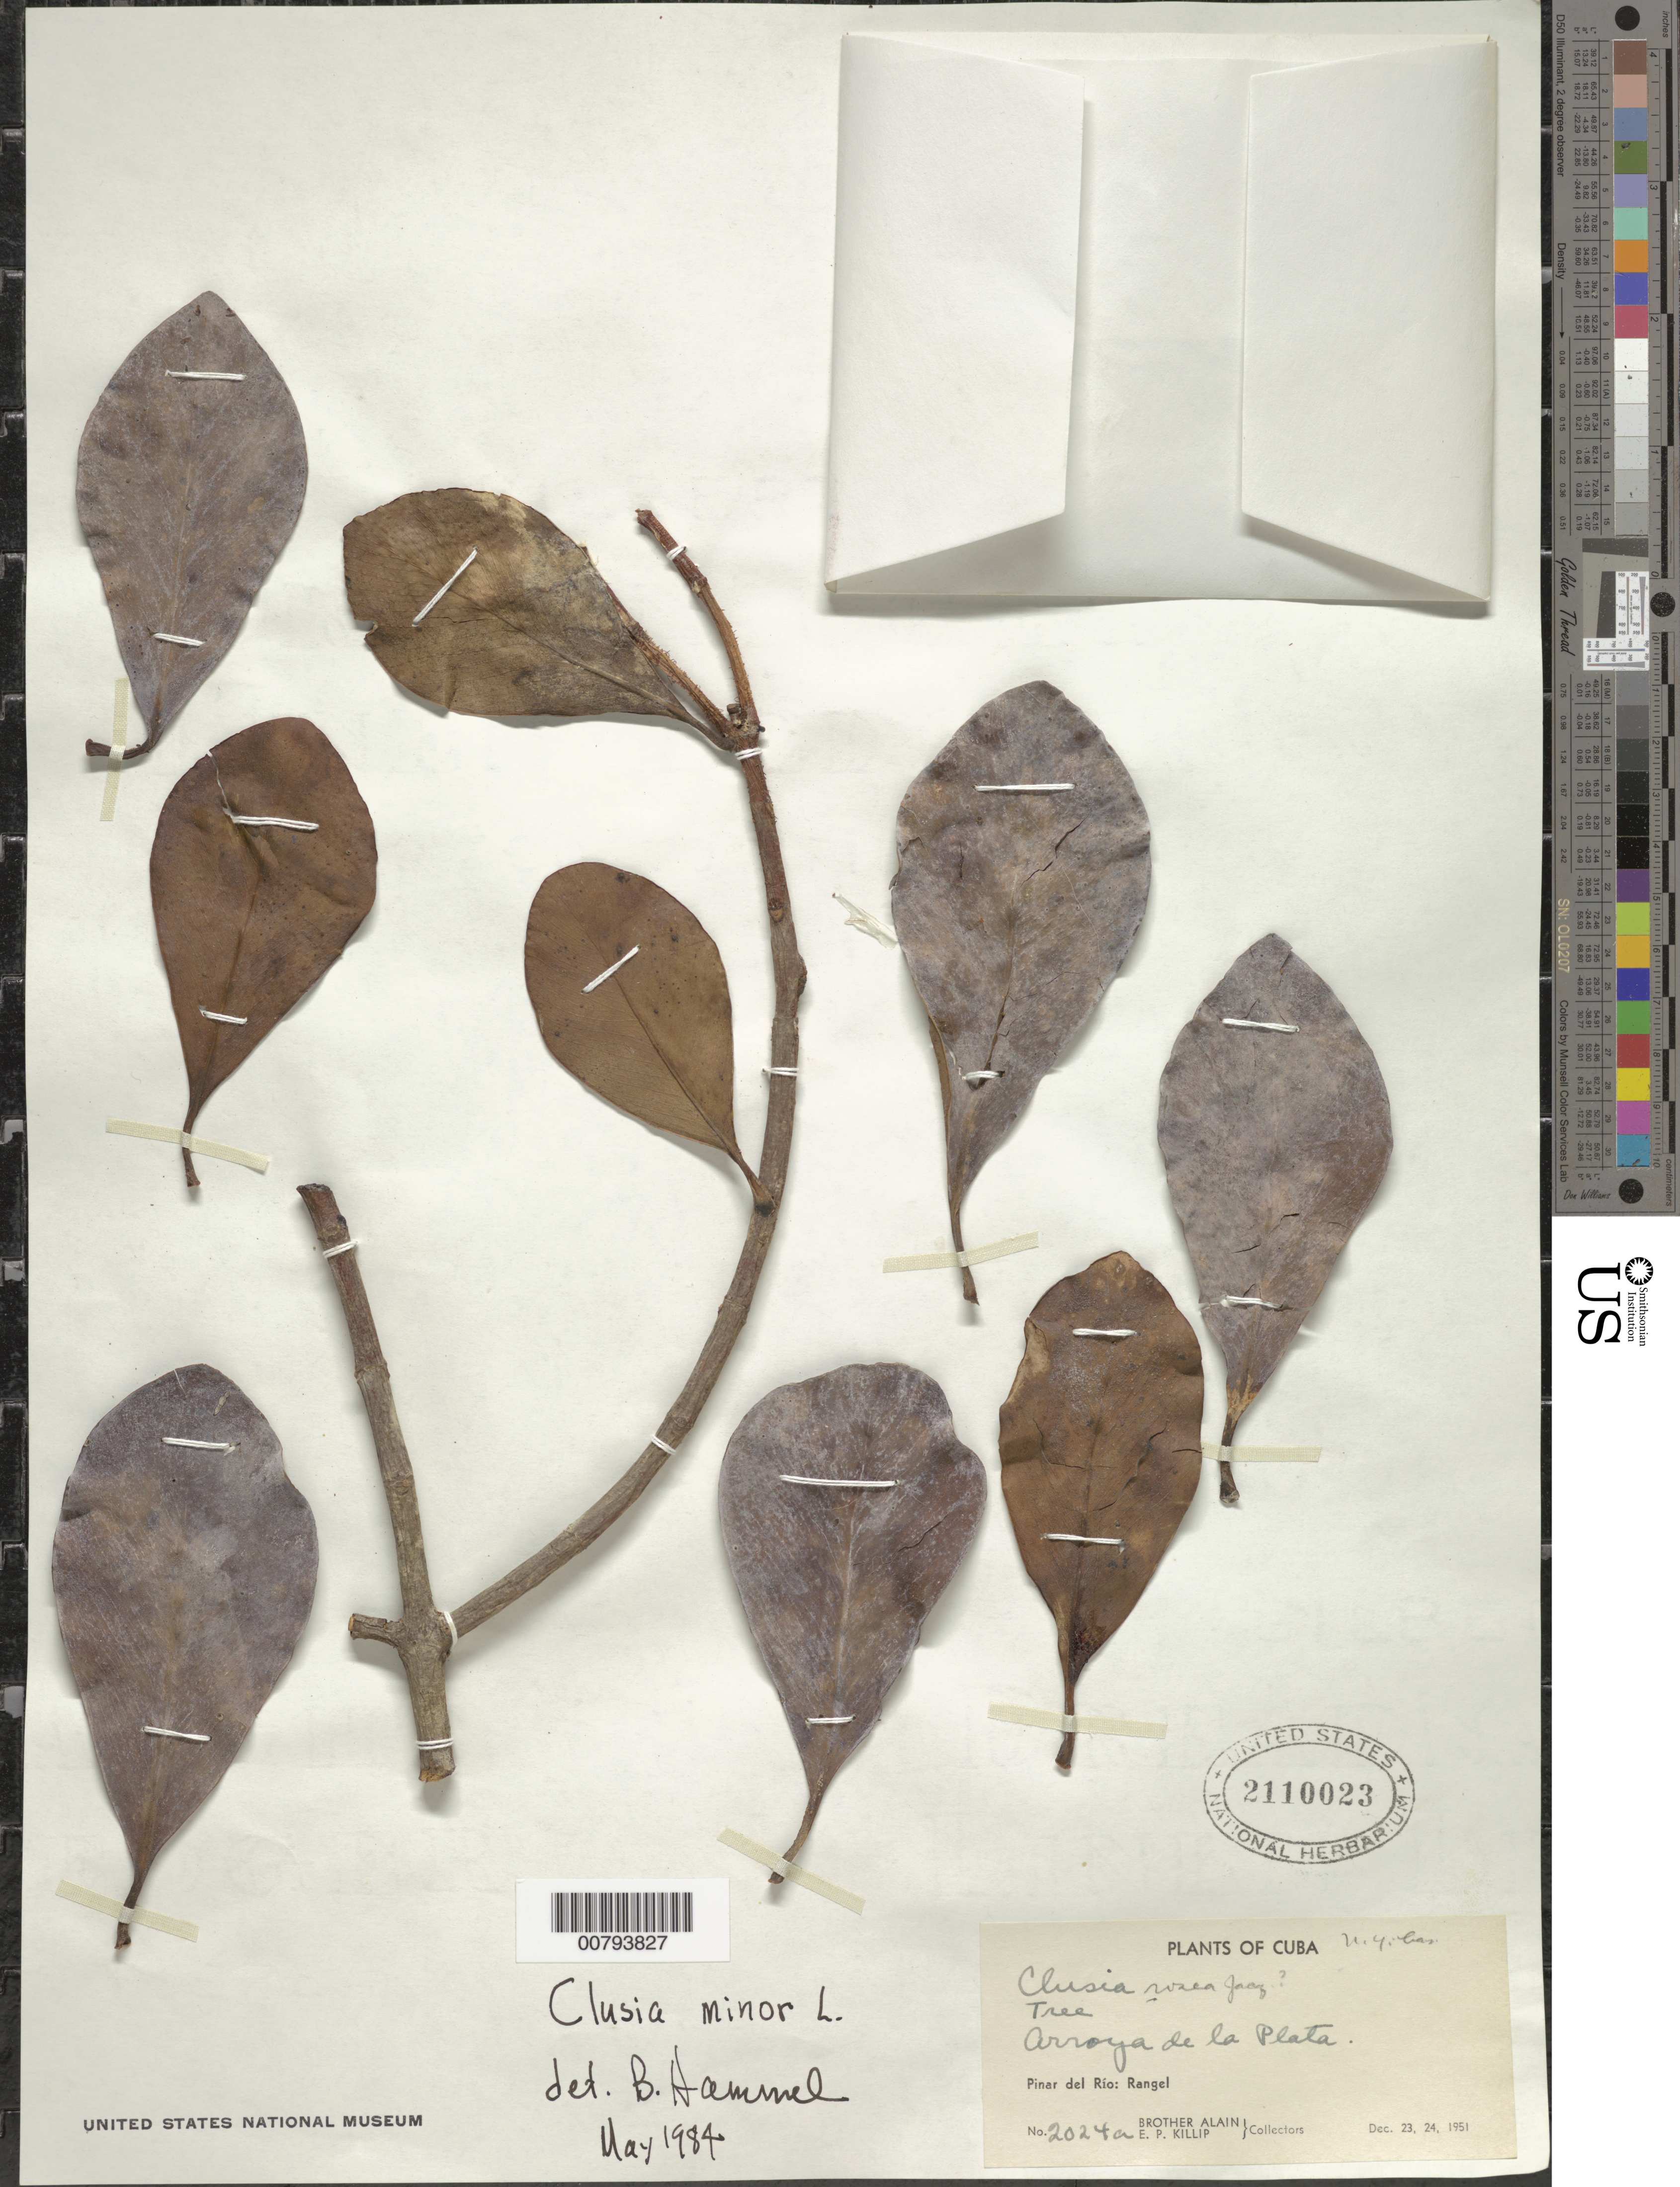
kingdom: Plantae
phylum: Tracheophyta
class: Magnoliopsida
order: Malpighiales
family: Clusiaceae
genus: Clusia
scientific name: Clusia minor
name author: L.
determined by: Hammel, Barry E., (MO), Missouri Botanical Garden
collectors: A. H. Liogier & E. P. Killip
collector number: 20224a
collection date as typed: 23 Dec 1951 and 24 Dec 1951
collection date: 1951-12-23,1951-12-24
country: Cuba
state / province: Pinar del Río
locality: Arroya de la Plata, Rangel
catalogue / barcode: US 2110023